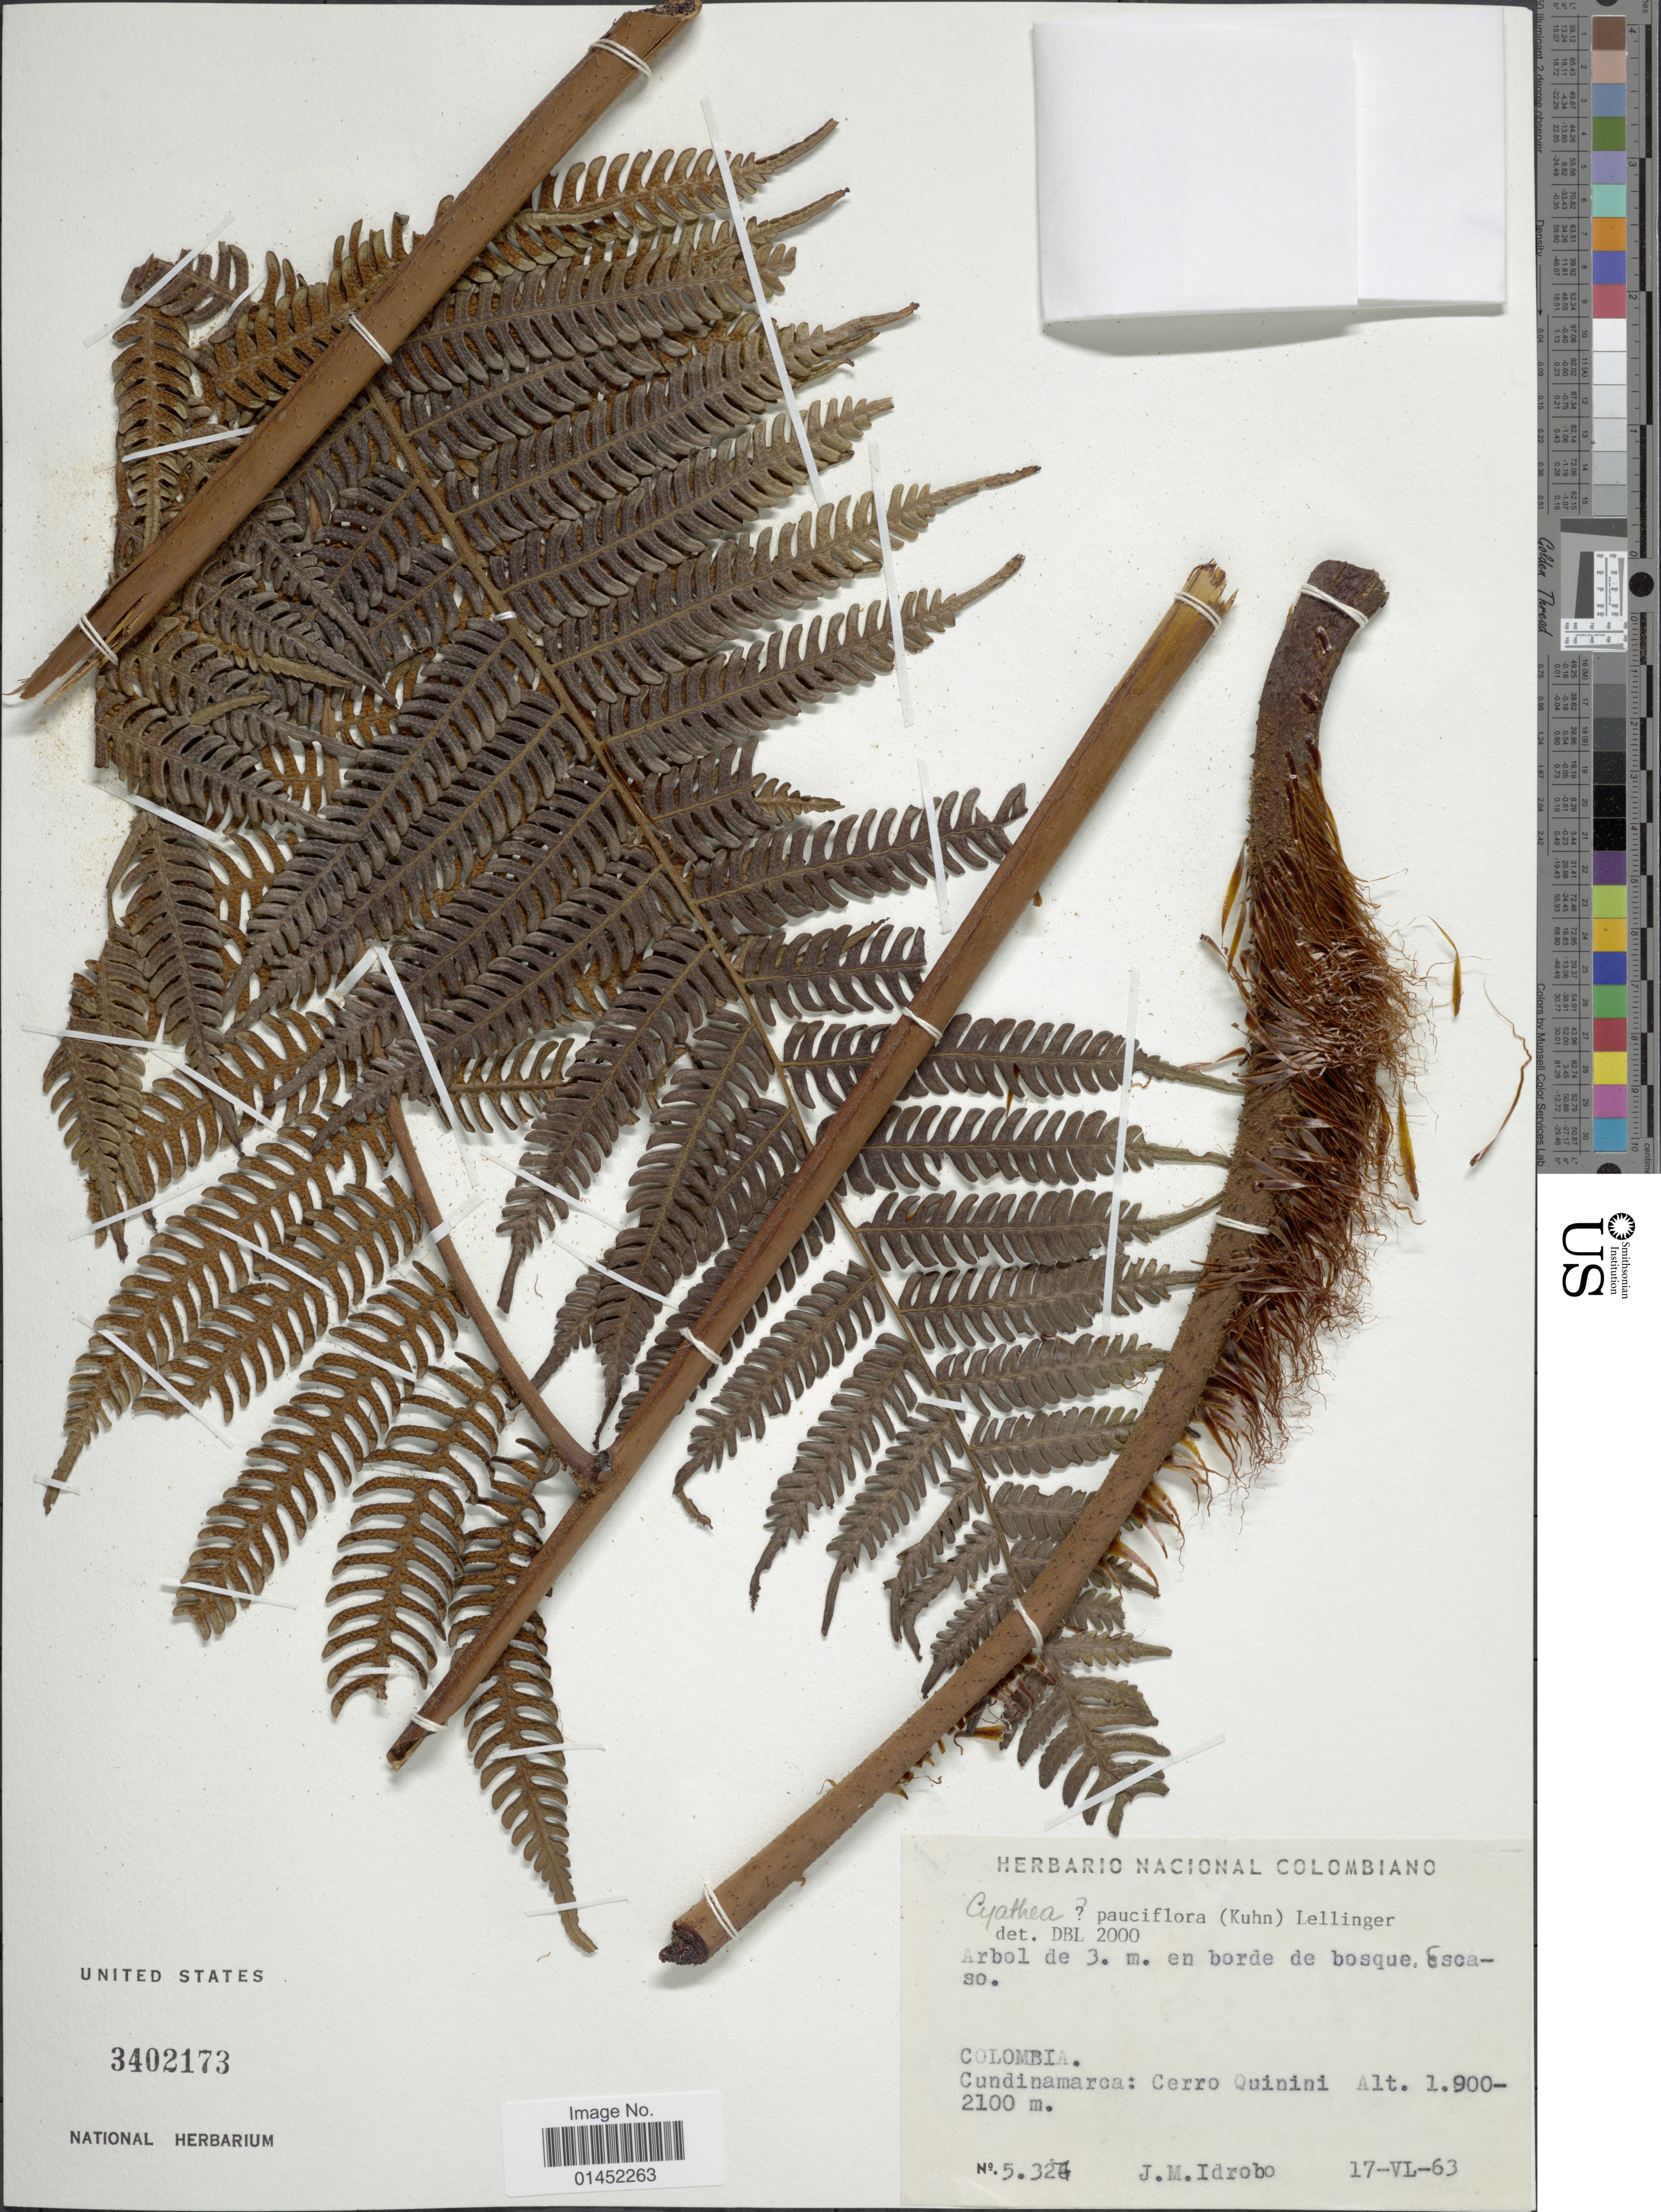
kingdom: Plantae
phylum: Tracheophyta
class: Polypodiopsida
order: Cyatheales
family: Cyatheaceae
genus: Cyathea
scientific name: Cyathea pauciflora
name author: (Kuhn) Lellinger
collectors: J. M. Idrobo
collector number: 5327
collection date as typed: Transcribed d/m/y: 17/6/63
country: Colombia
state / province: Cundinamarca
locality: Cerro Quinini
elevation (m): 1900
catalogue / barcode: US 3402173